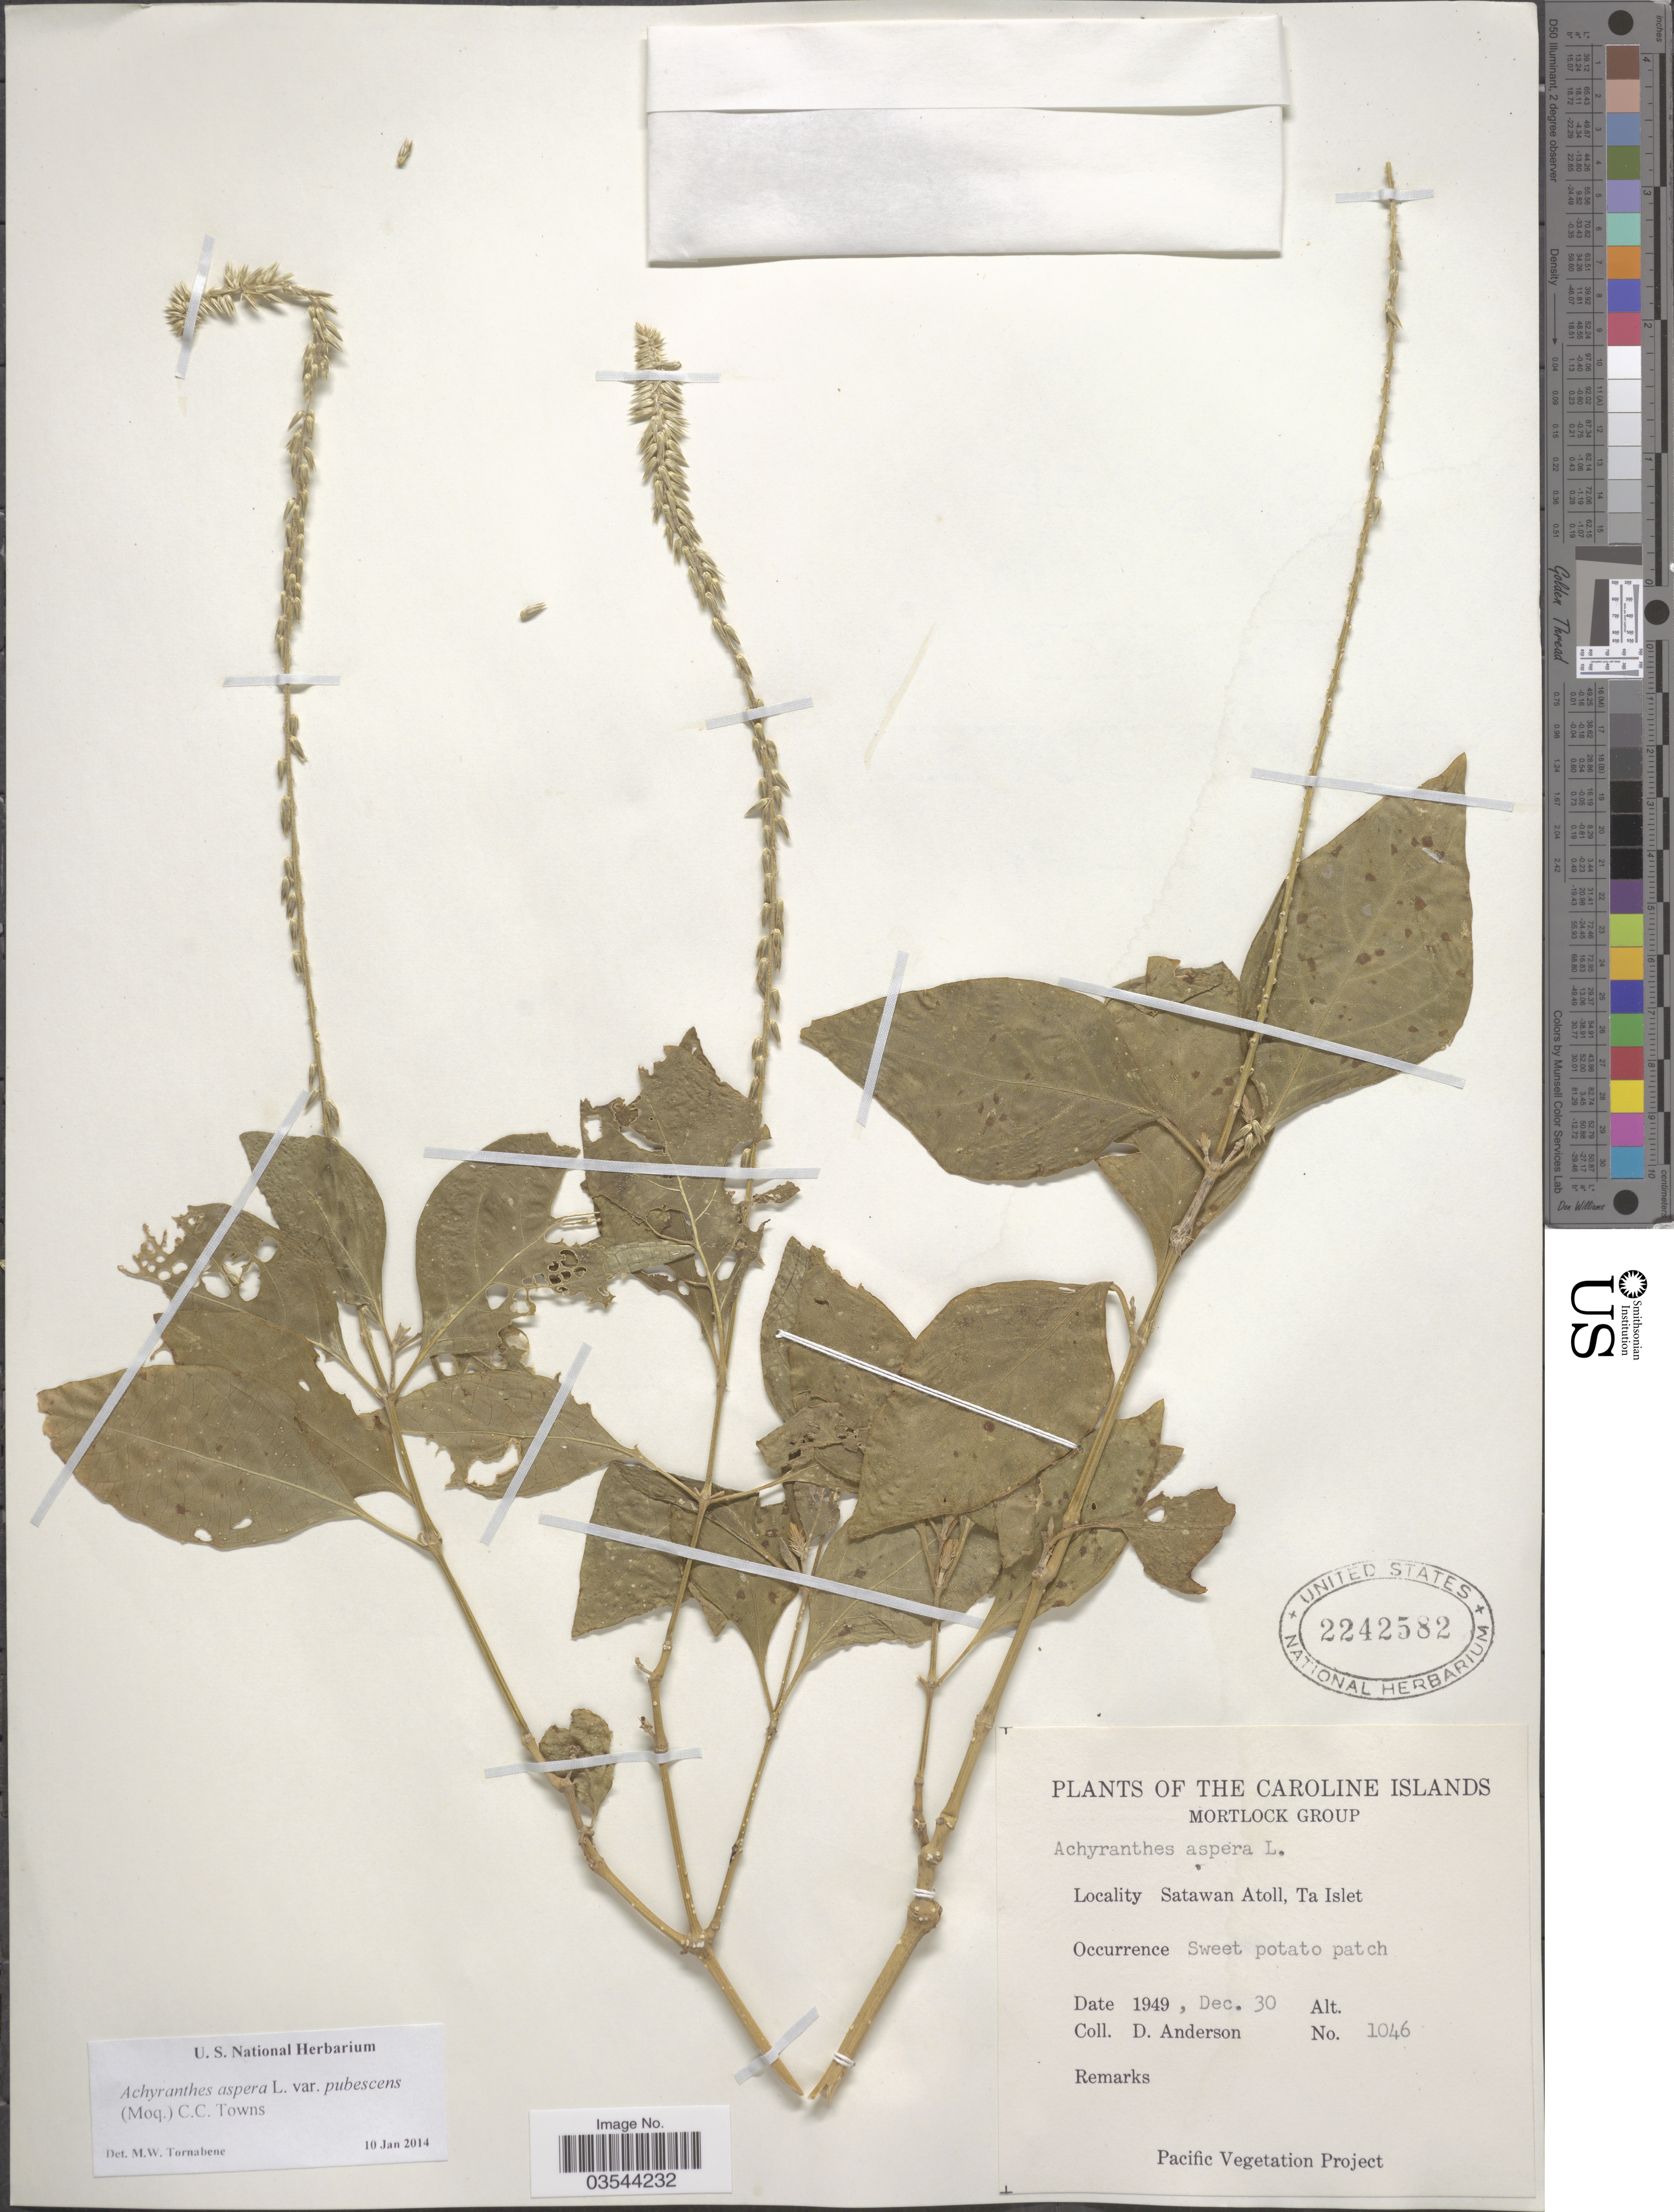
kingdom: Plantae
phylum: Tracheophyta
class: Magnoliopsida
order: Caryophyllales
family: Amaranthaceae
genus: Achyranthes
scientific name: Achyranthes aspera var. pubescens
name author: (Moq.) M. Gómez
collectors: D. Anderson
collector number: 1046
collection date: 1949-12-30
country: Micronesia, Federated States of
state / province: Truk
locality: The Caroline Islands. Mortlock Group. Satawan Atoll, Ta Islet.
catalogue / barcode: US 2242582